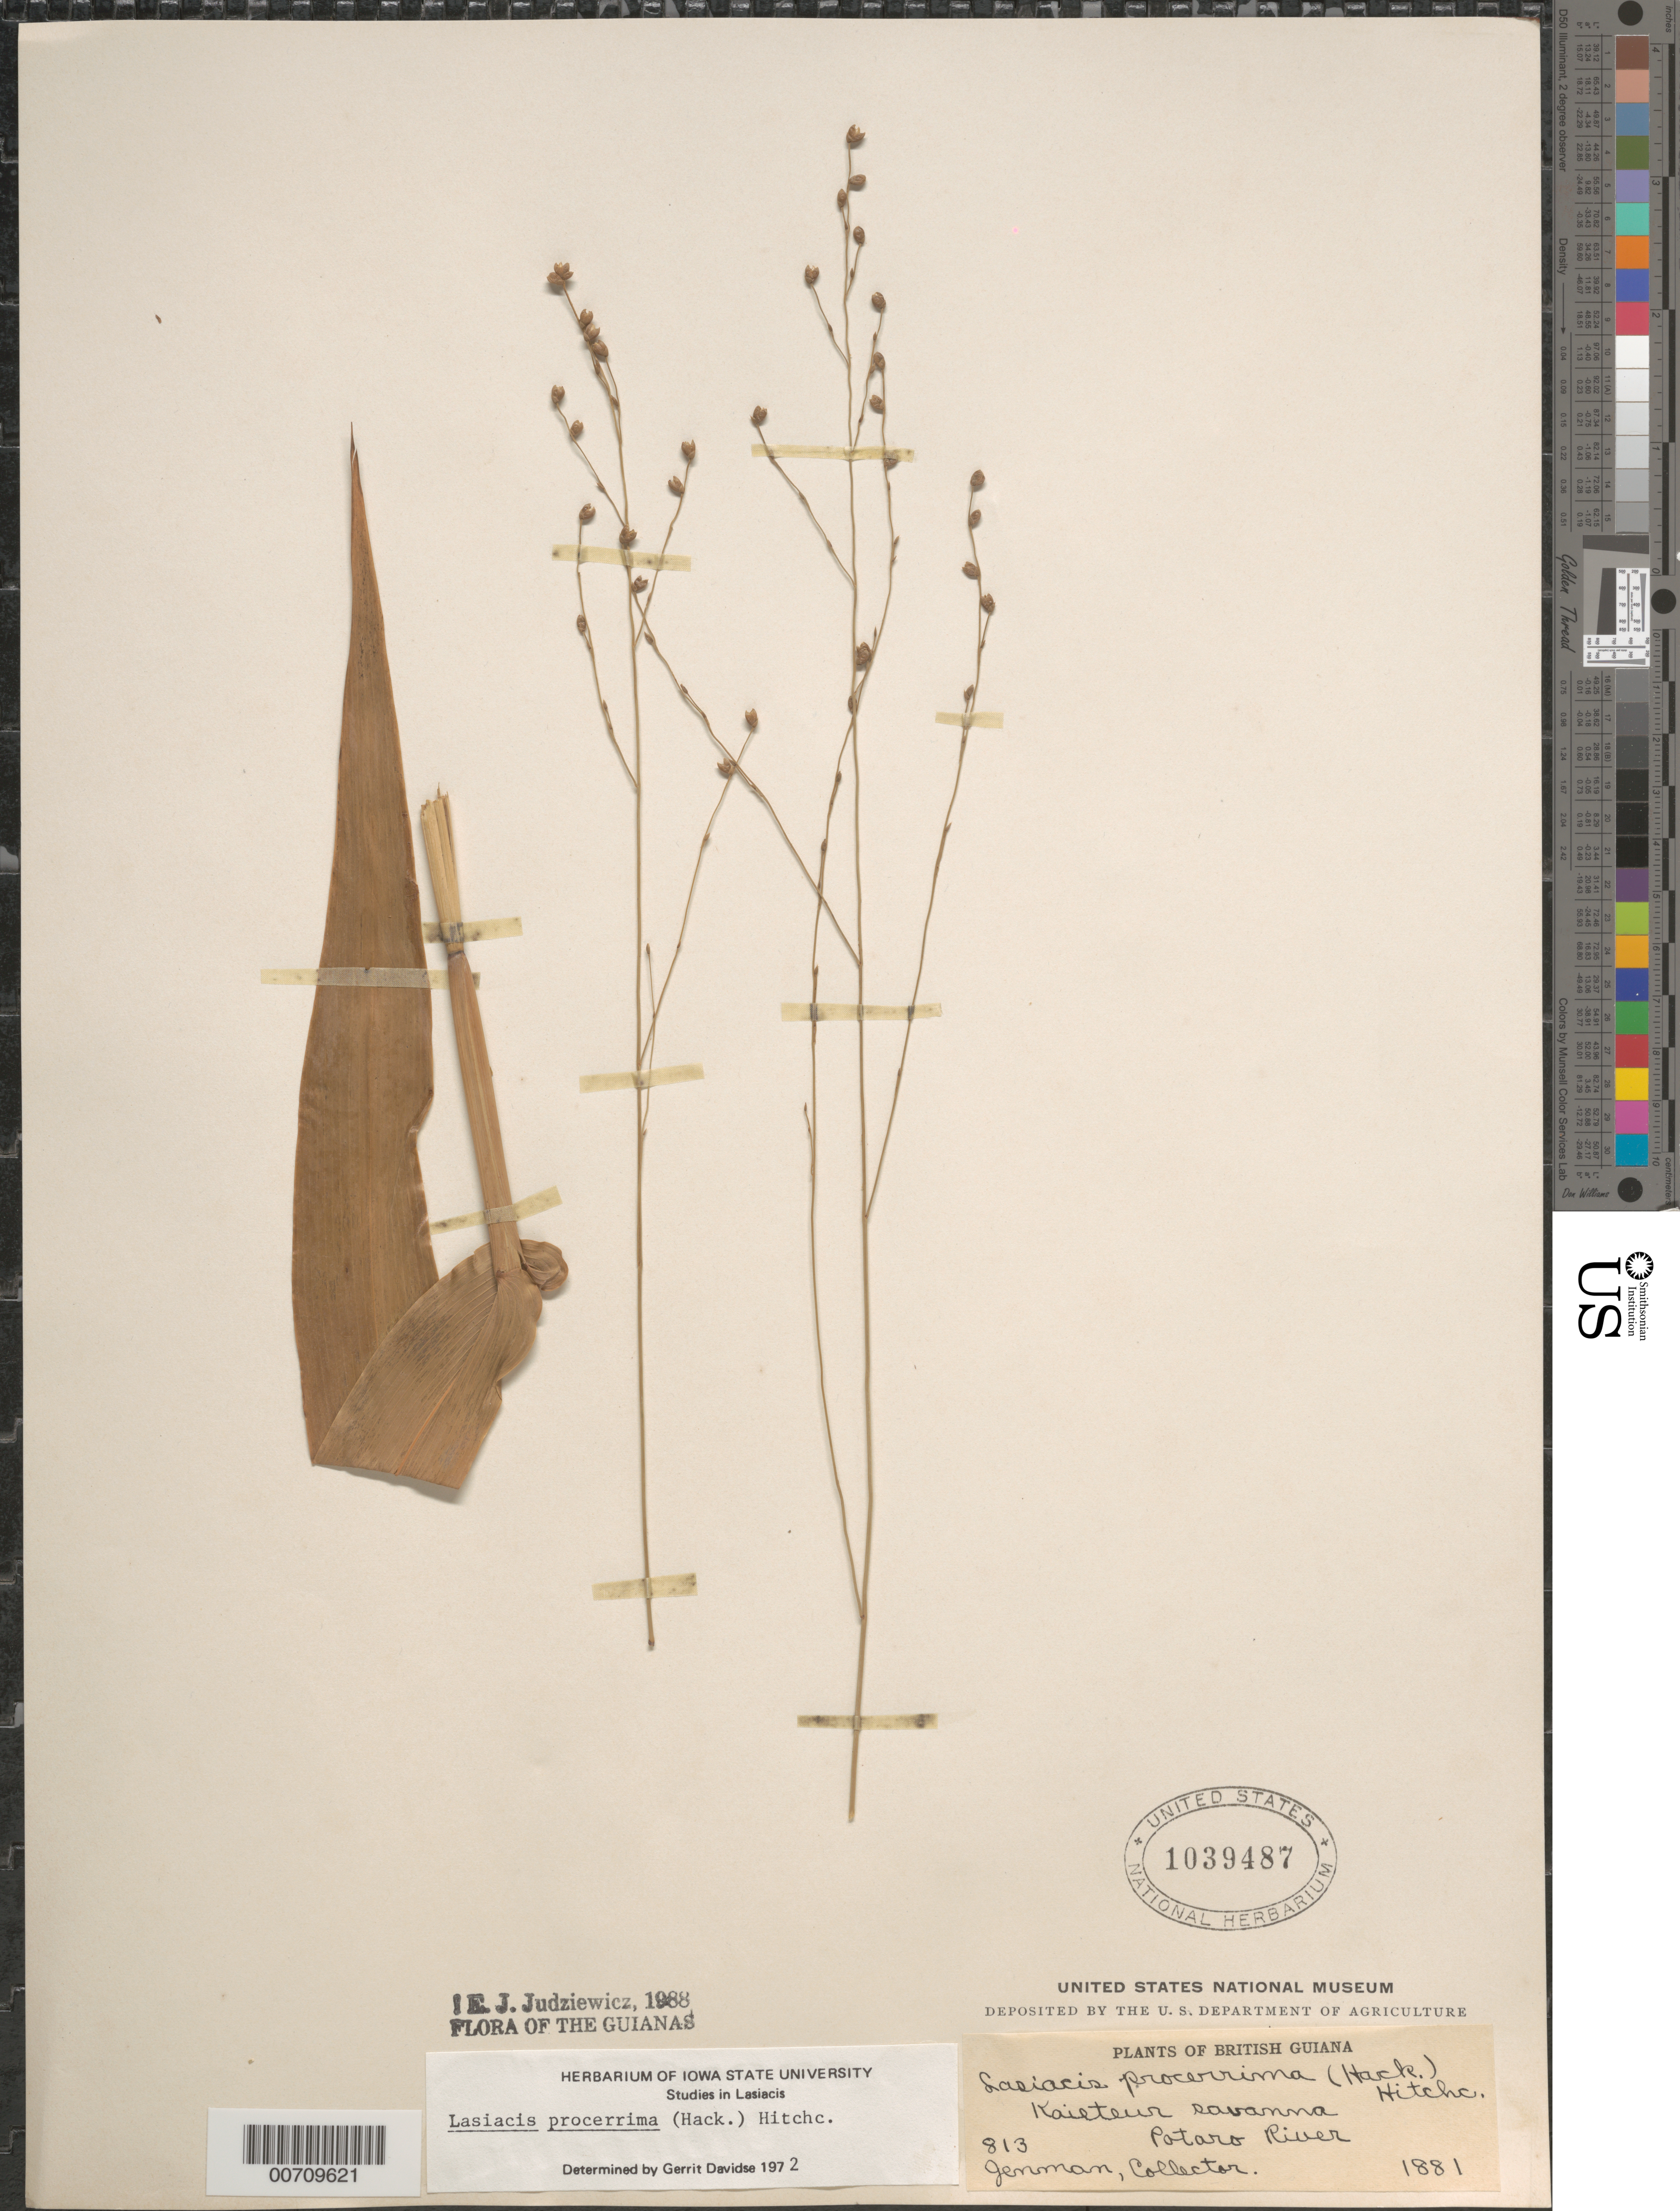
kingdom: Plantae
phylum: Tracheophyta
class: Liliopsida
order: Poales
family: Poaceae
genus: Lasiacis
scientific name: Lasiacis procerrima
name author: (Hack.) Hitchc.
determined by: Davidse, Gerrit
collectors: G. S. Jenman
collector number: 813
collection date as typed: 1881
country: Guyana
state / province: Potaro-Siparuni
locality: Kaieteur National Park; Kaieteur Savanna, Potaro River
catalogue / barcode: US 1039487